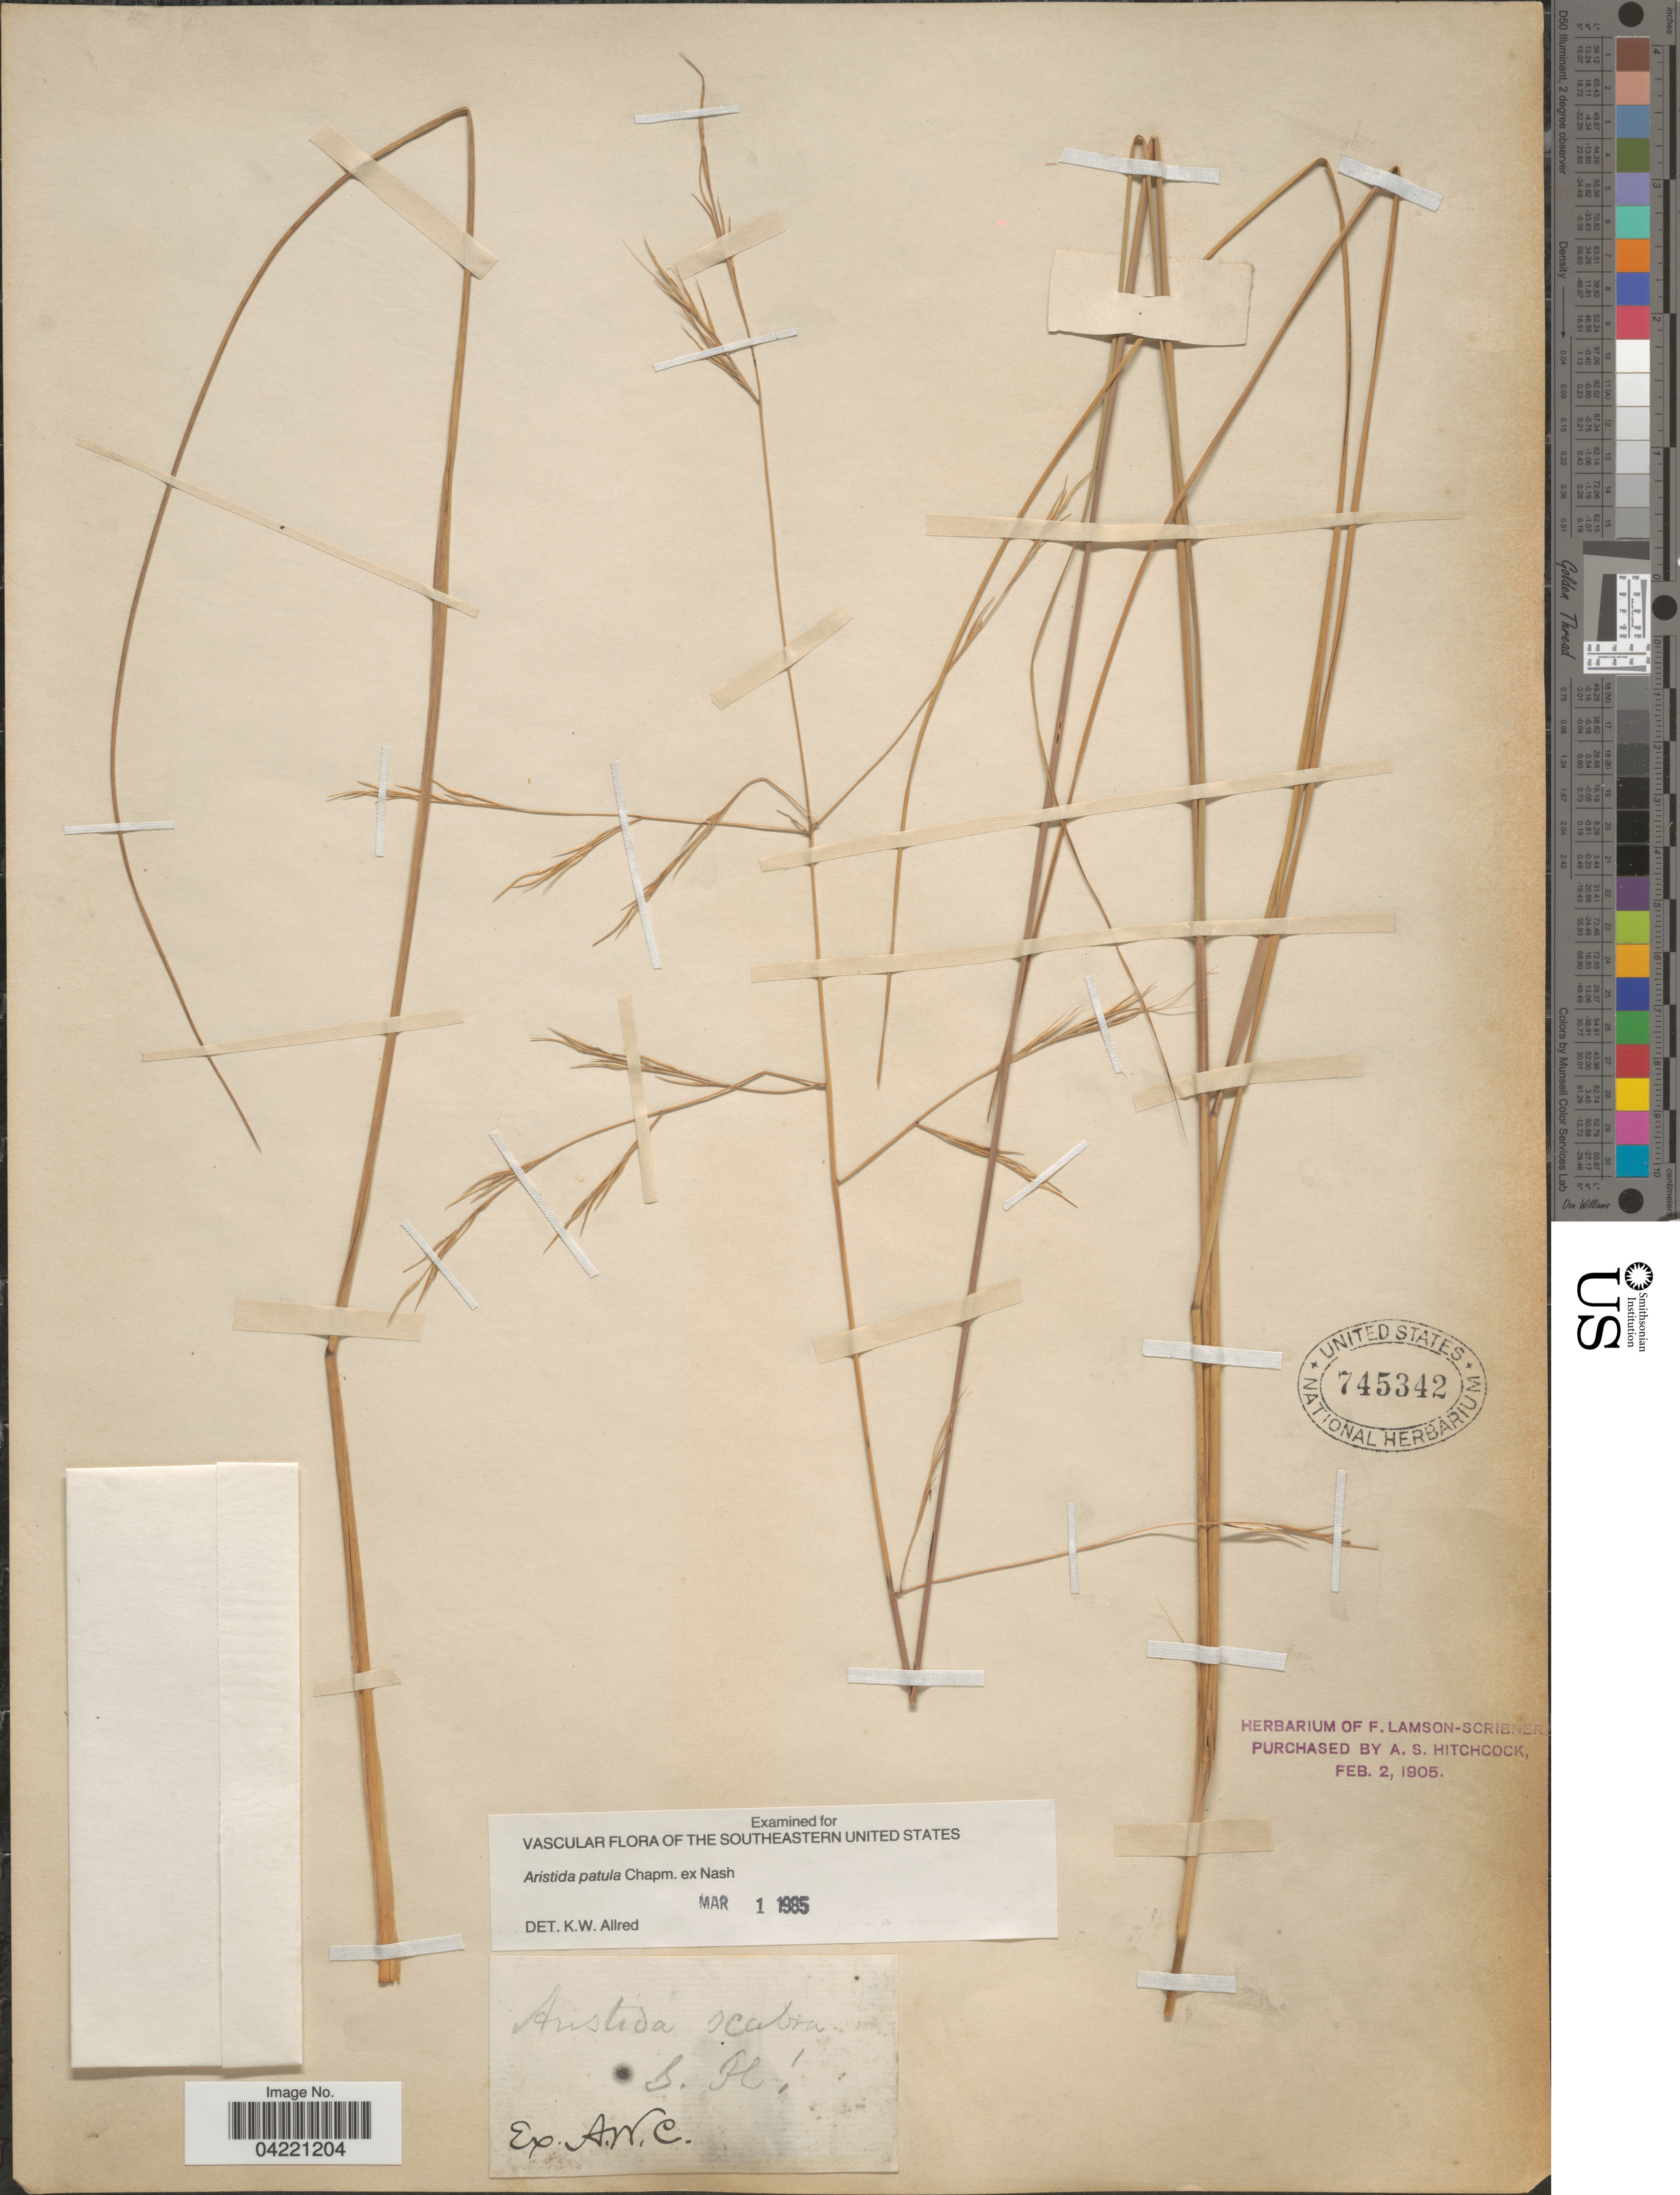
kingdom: Plantae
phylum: Tracheophyta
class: Liliopsida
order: Poales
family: Poaceae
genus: Aristida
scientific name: Aristida patula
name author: Chapm. ex Nash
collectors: ex. A. W. C.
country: United States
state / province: Florida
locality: S. Fl.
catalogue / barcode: US 745342